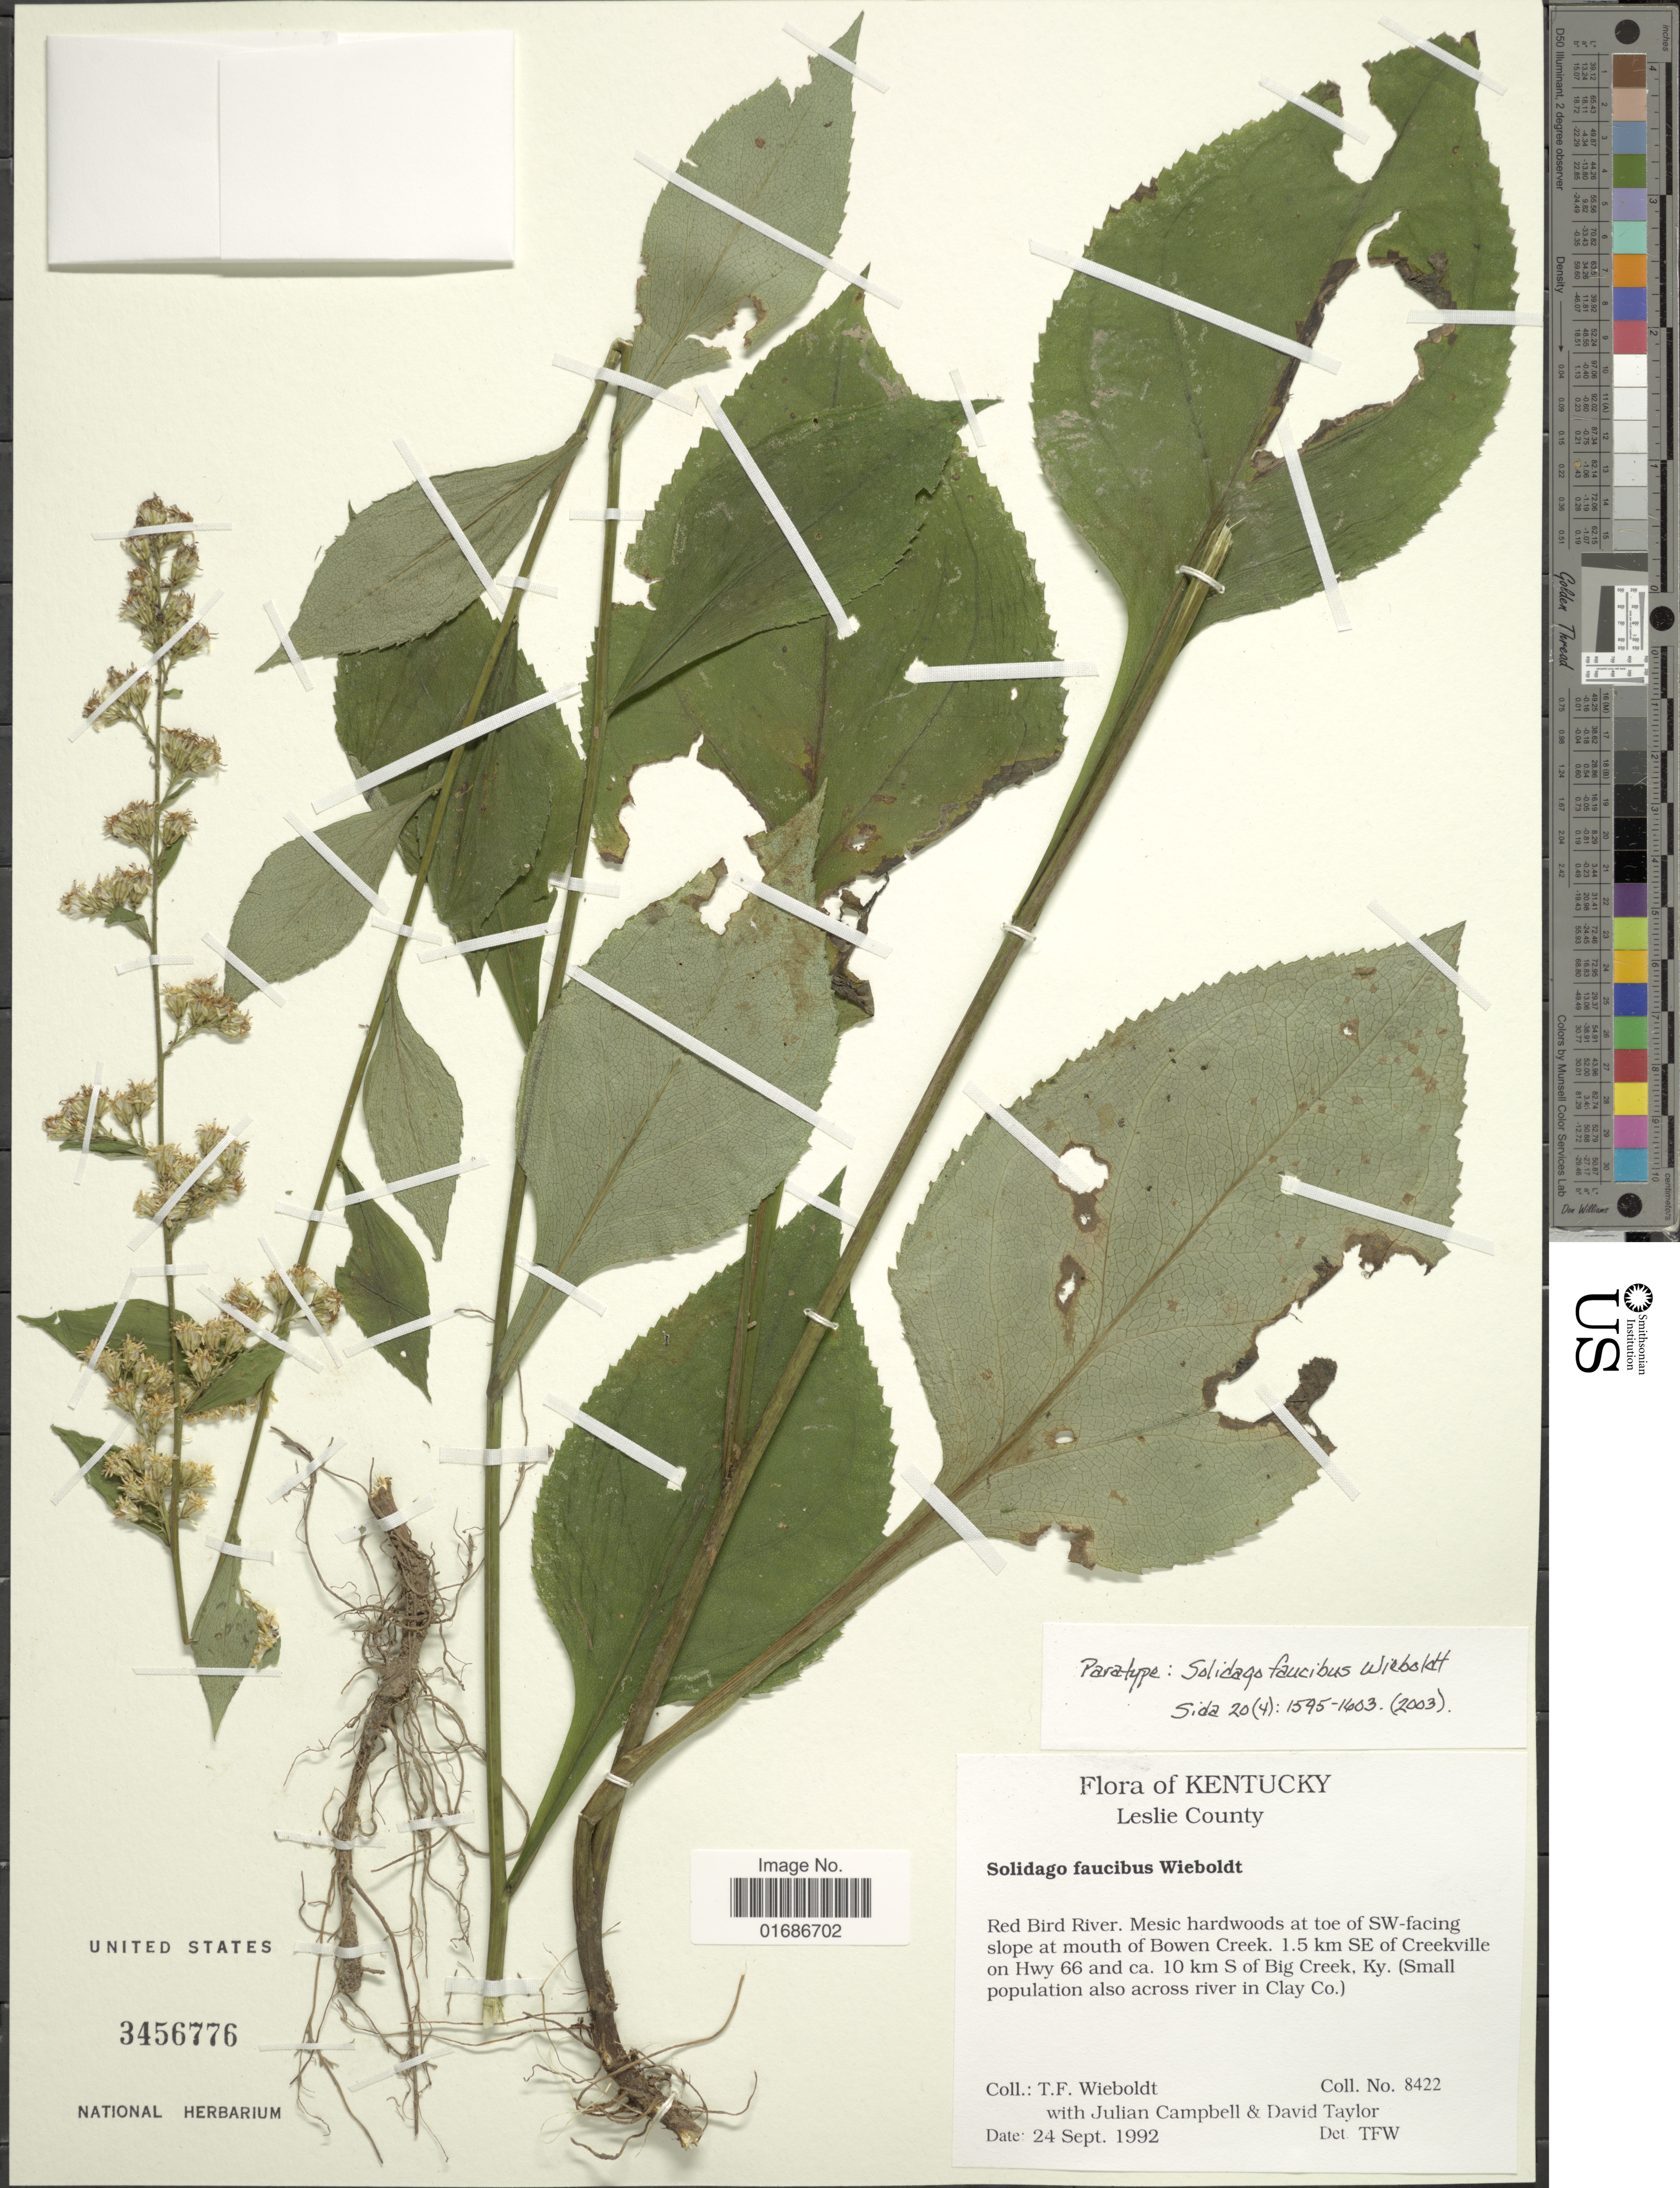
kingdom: Plantae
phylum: Tracheophyta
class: Magnoliopsida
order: Asterales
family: Asteraceae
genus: Solidago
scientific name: Solidago faucibus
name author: Wieboldt in Wieboldt & Semple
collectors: T. Wieboldt, J. J. N. Campbell & D. Taylor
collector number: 8422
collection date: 1992-09-24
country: United States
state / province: Kentucky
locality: Kentucky, Leslie County, Red Bird River, Mecis hardwoods at toe of SW-facing slope at mouth of Bowen Creek, 1.5 km SE of Creekville on Hwy 66 and 10 km S of Big CReek, Ky (Small population also across river in Clay Co)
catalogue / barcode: US 3456776